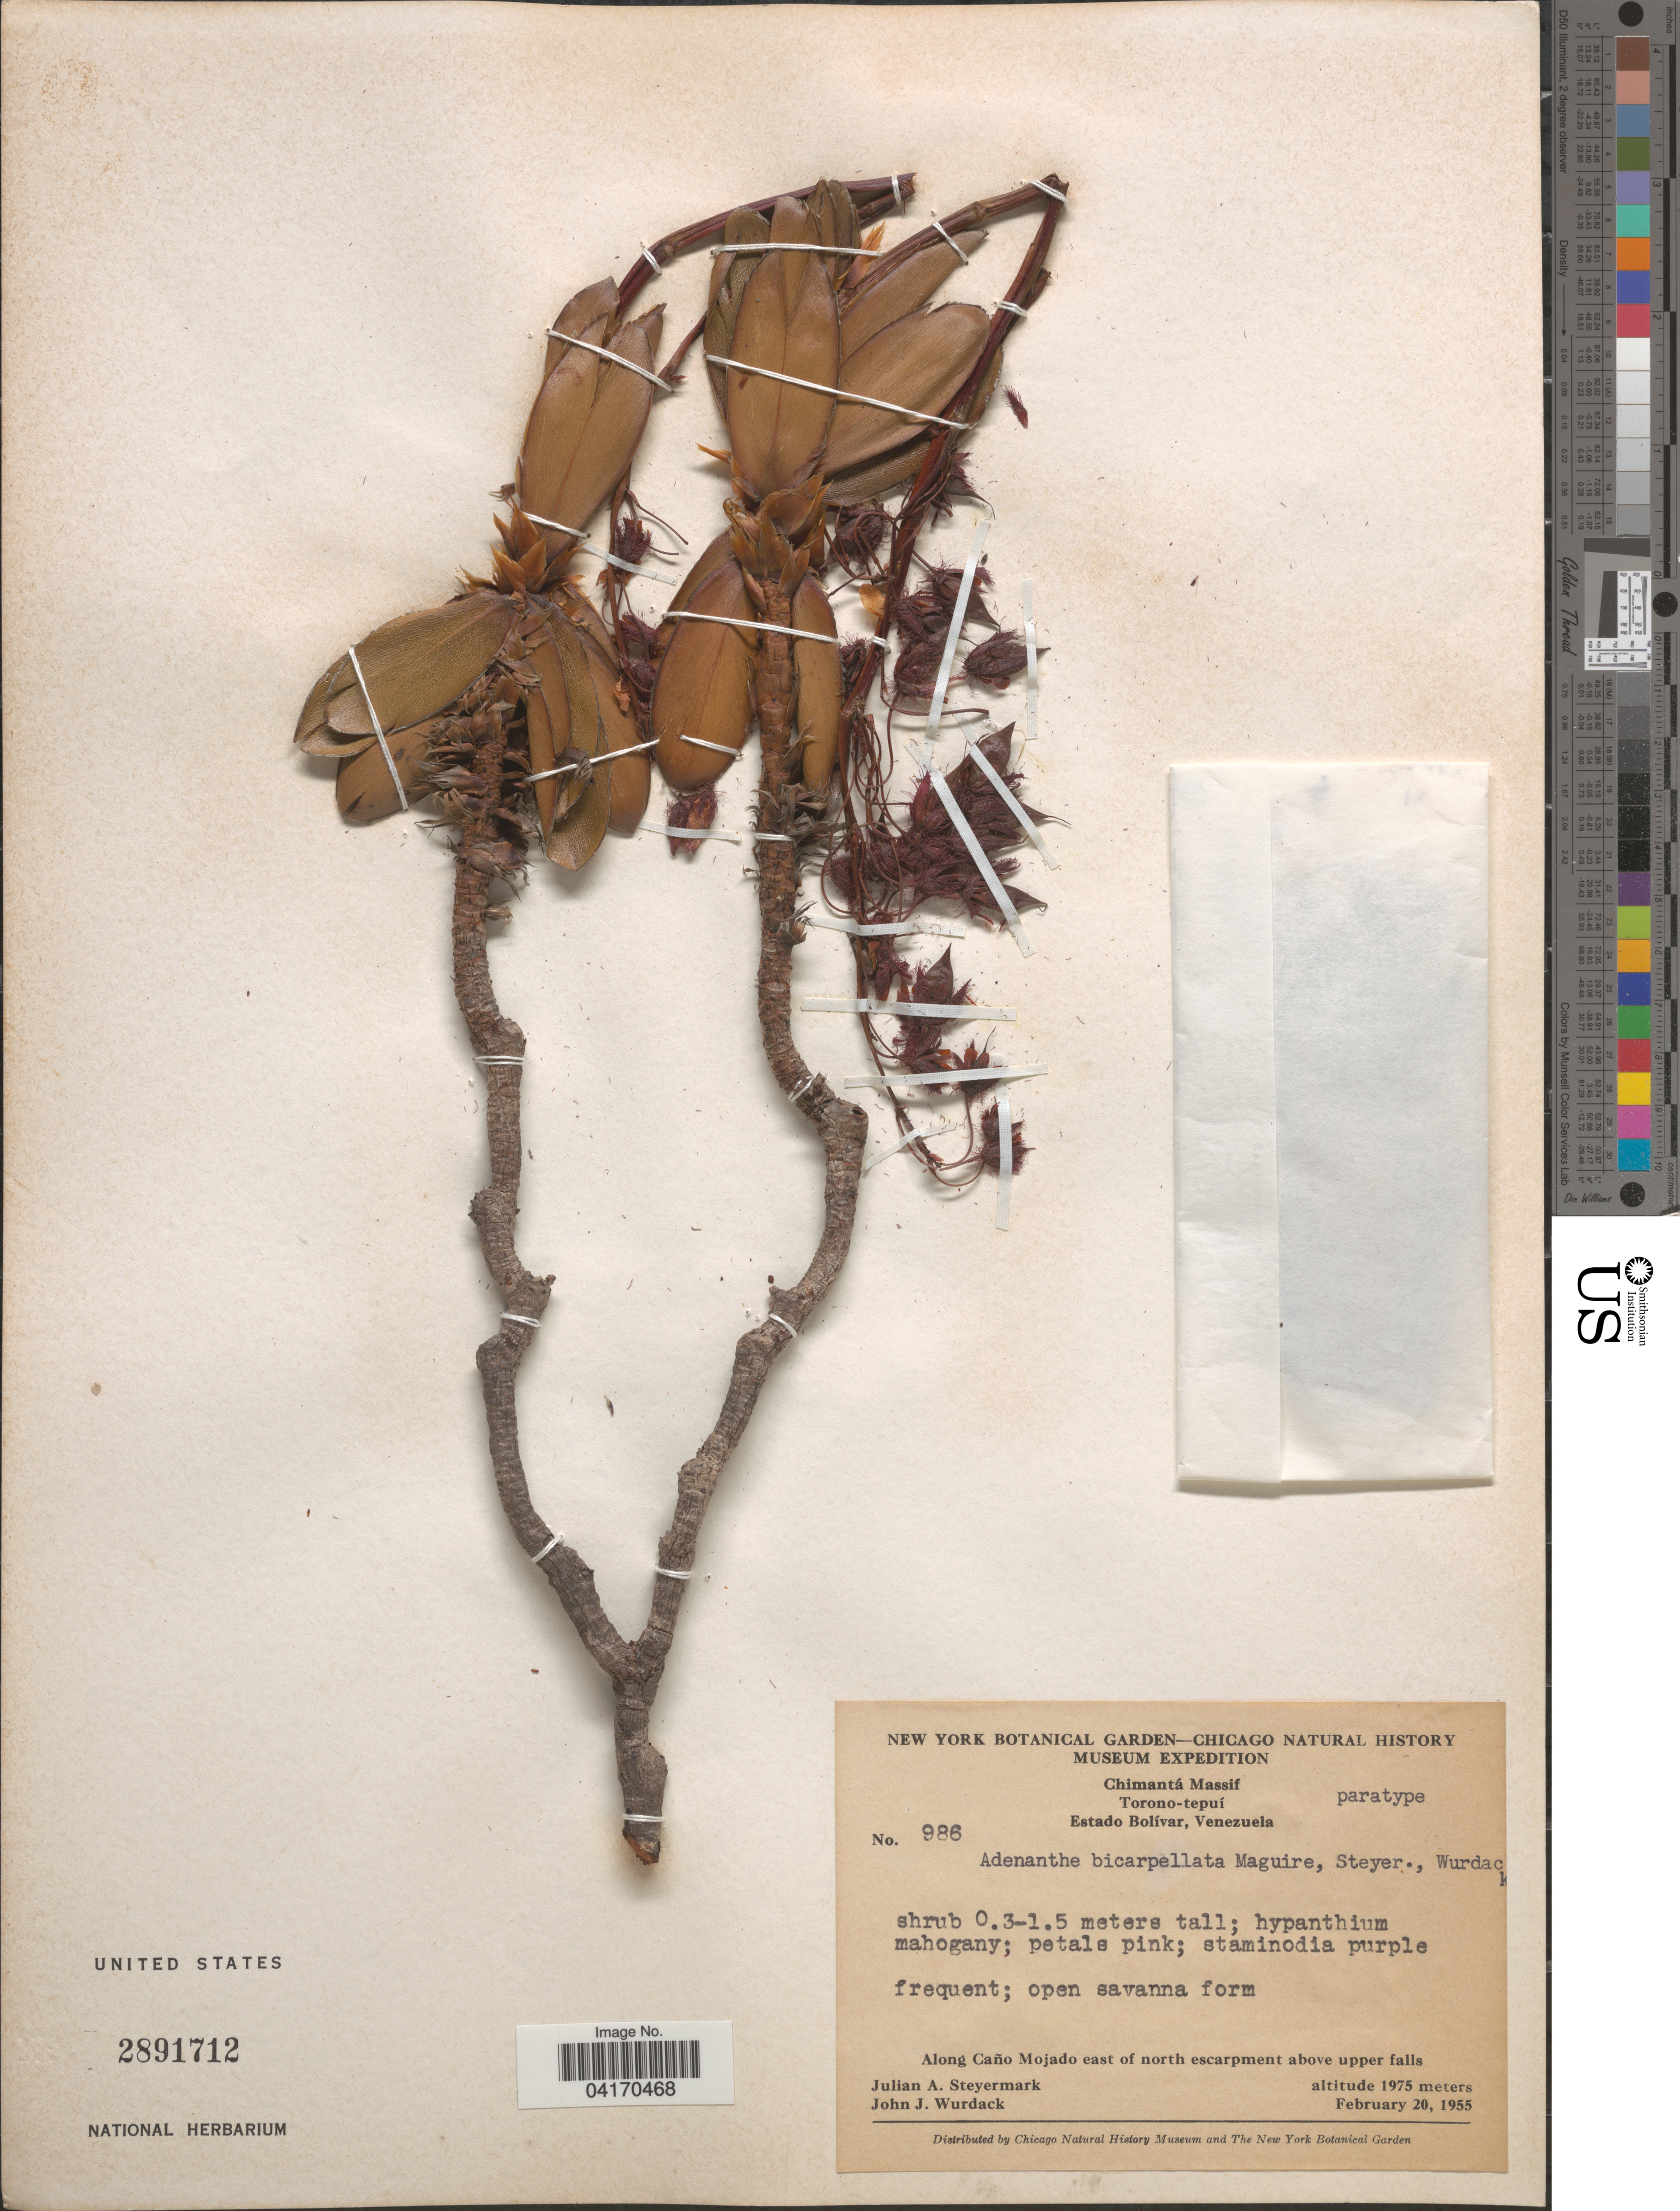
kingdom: Plantae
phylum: Tracheophyta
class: Magnoliopsida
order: Malpighiales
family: Ochnaceae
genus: Tyleria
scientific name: Tyleria bicarpellata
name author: (Maguire et al.) M.C.E. Amaral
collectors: J. Steyermark & J. J. Wurdack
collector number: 986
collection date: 1955-02-20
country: Venezuela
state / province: Bolivar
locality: New York Botanical Garden- Chicago Natural History Museum Expedition. Chimantá Massif. Torono-tepuí. Along Caño Mojado east of north escarpment above upper falls.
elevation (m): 1975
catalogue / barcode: US 2891712